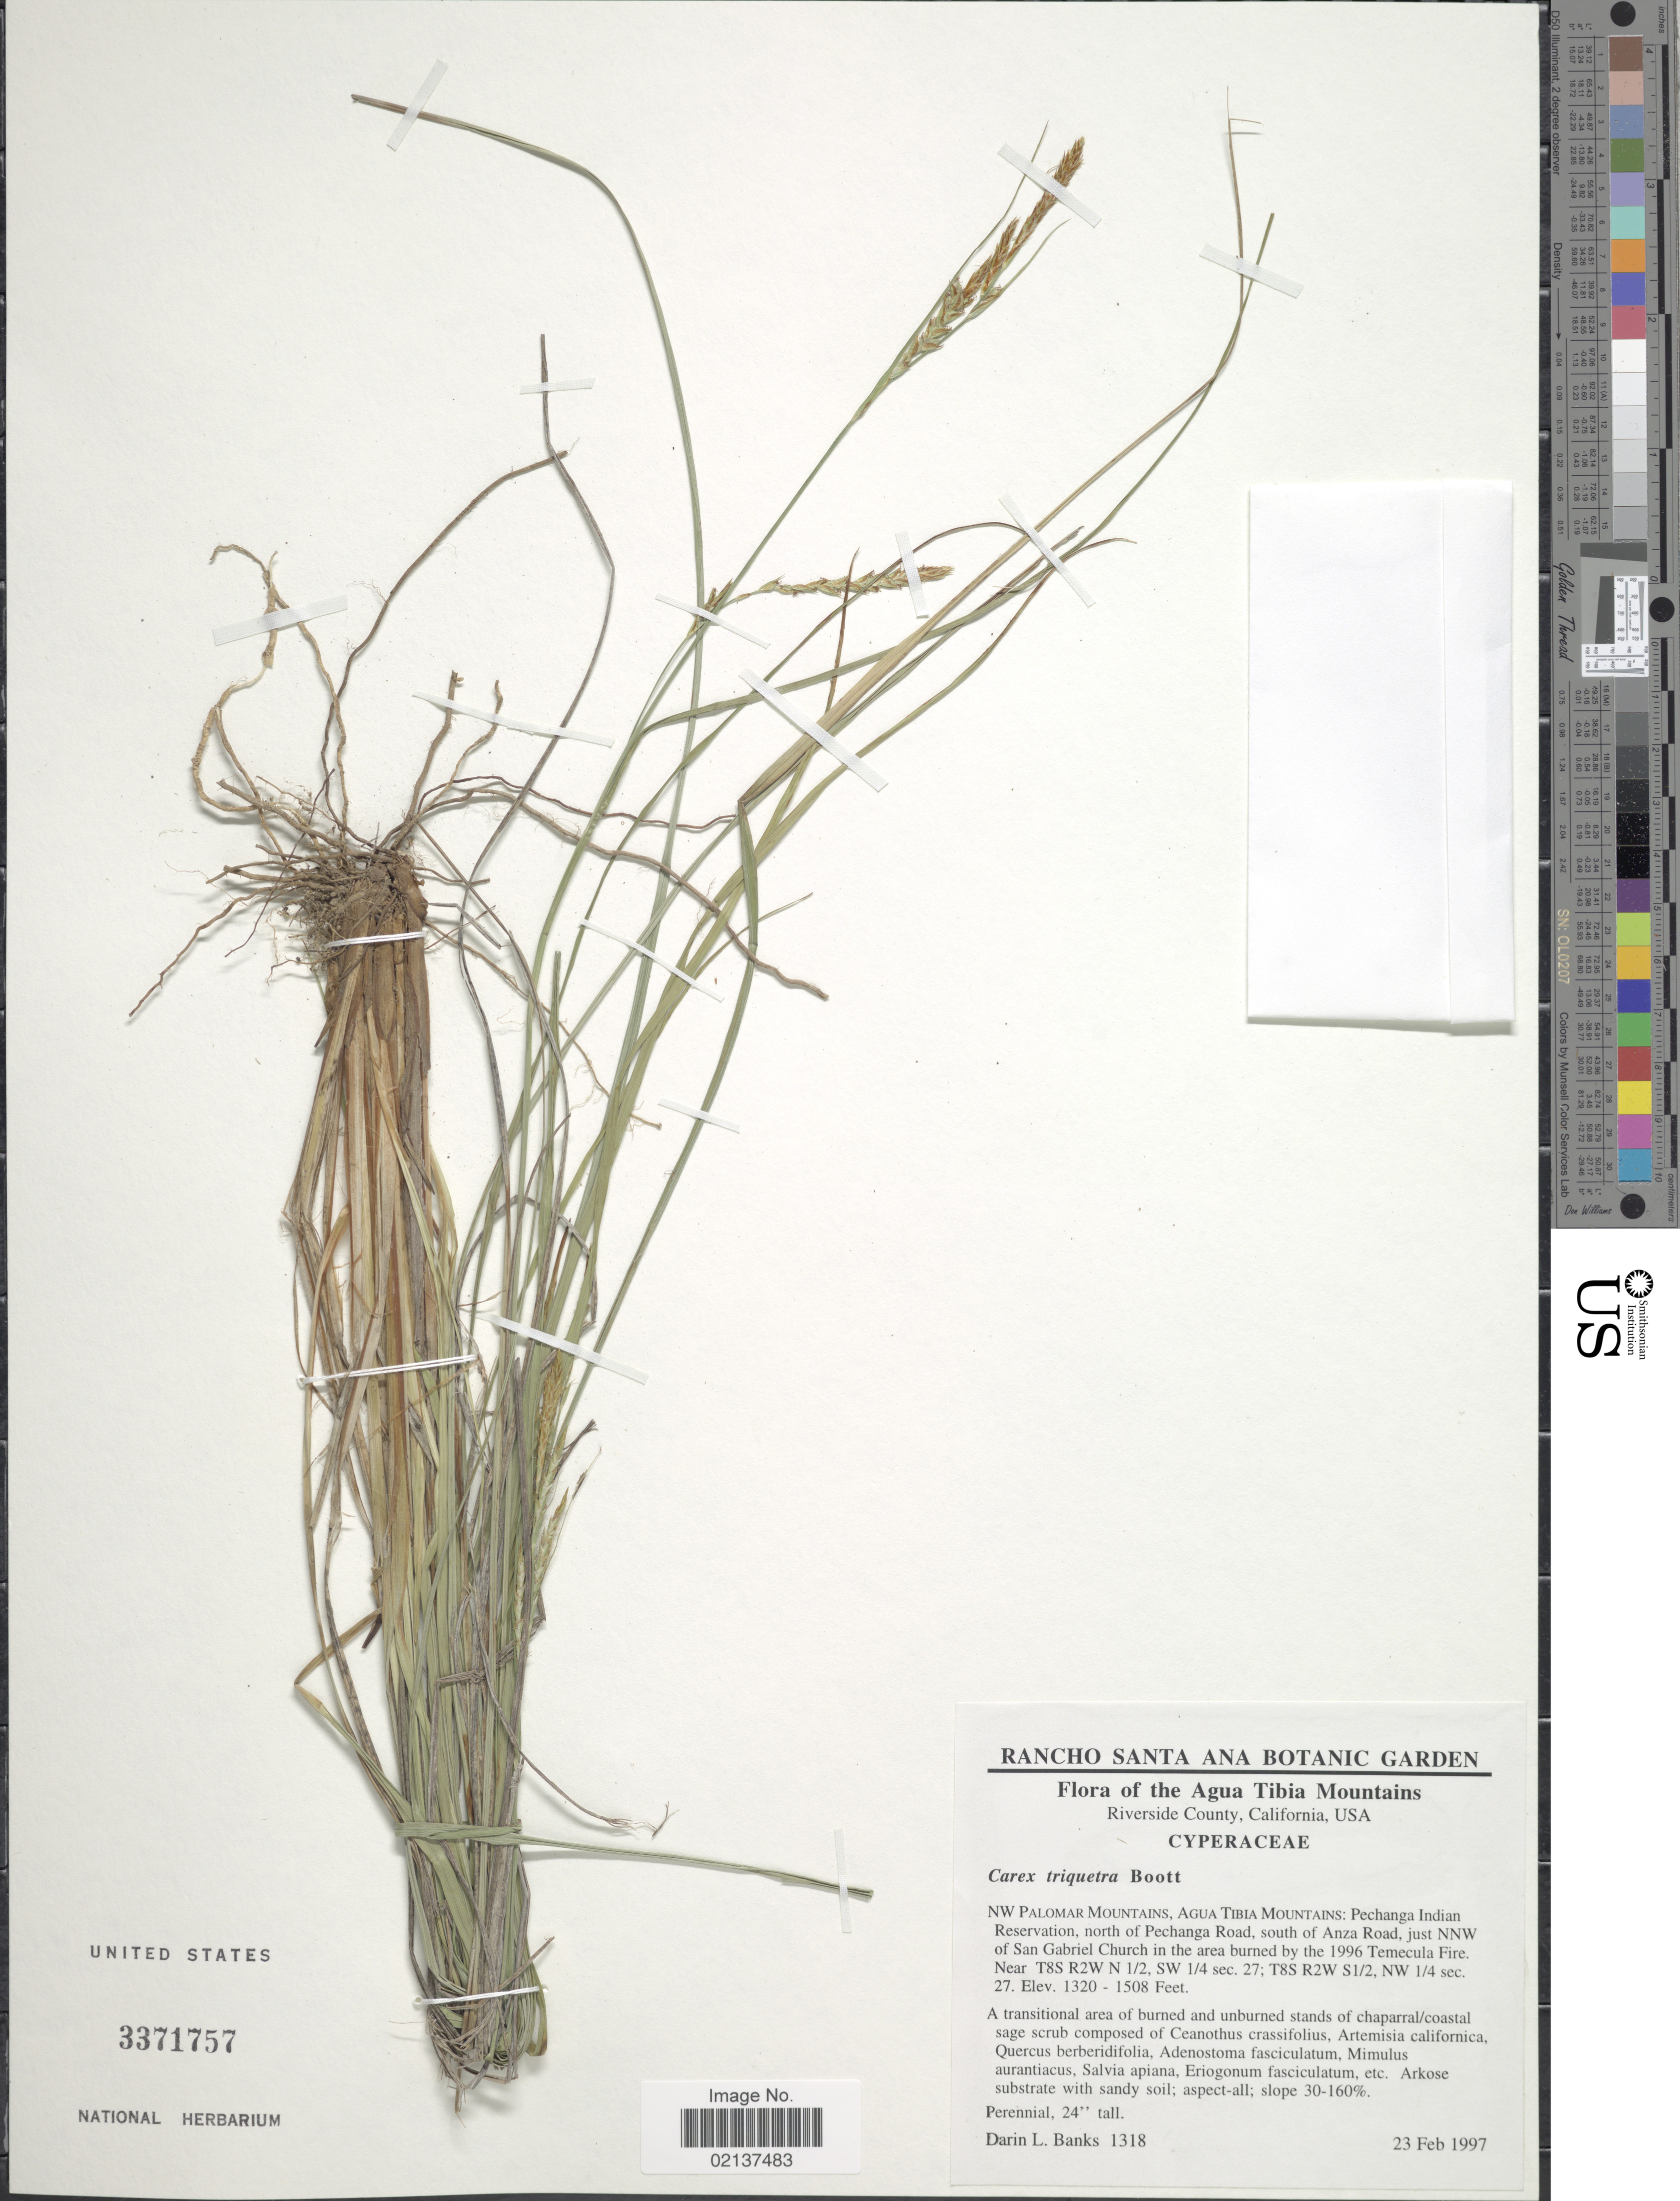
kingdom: Plantae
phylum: Tracheophyta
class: Liliopsida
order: Poales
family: Cyperaceae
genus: Carex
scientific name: Carex triquetra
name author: Boott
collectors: D. Banks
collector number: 1318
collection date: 1997-02-23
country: United States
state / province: California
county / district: Riverside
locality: Agua Tibia Mountains, Riverside County, USA, NW Palomar Mountains, Agua Tibia Mountains, Pechanga Indian Reservation, north of Pechanga Road, south of Anza Road, just NNW of San Gabriel Church in the area burned by the 1996 Temecula Fire, near T8S R2W N½, SW 1/4 sec. 27, T8S R2W S½, NW 1/4 sec 27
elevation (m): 402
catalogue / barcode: US 3371757